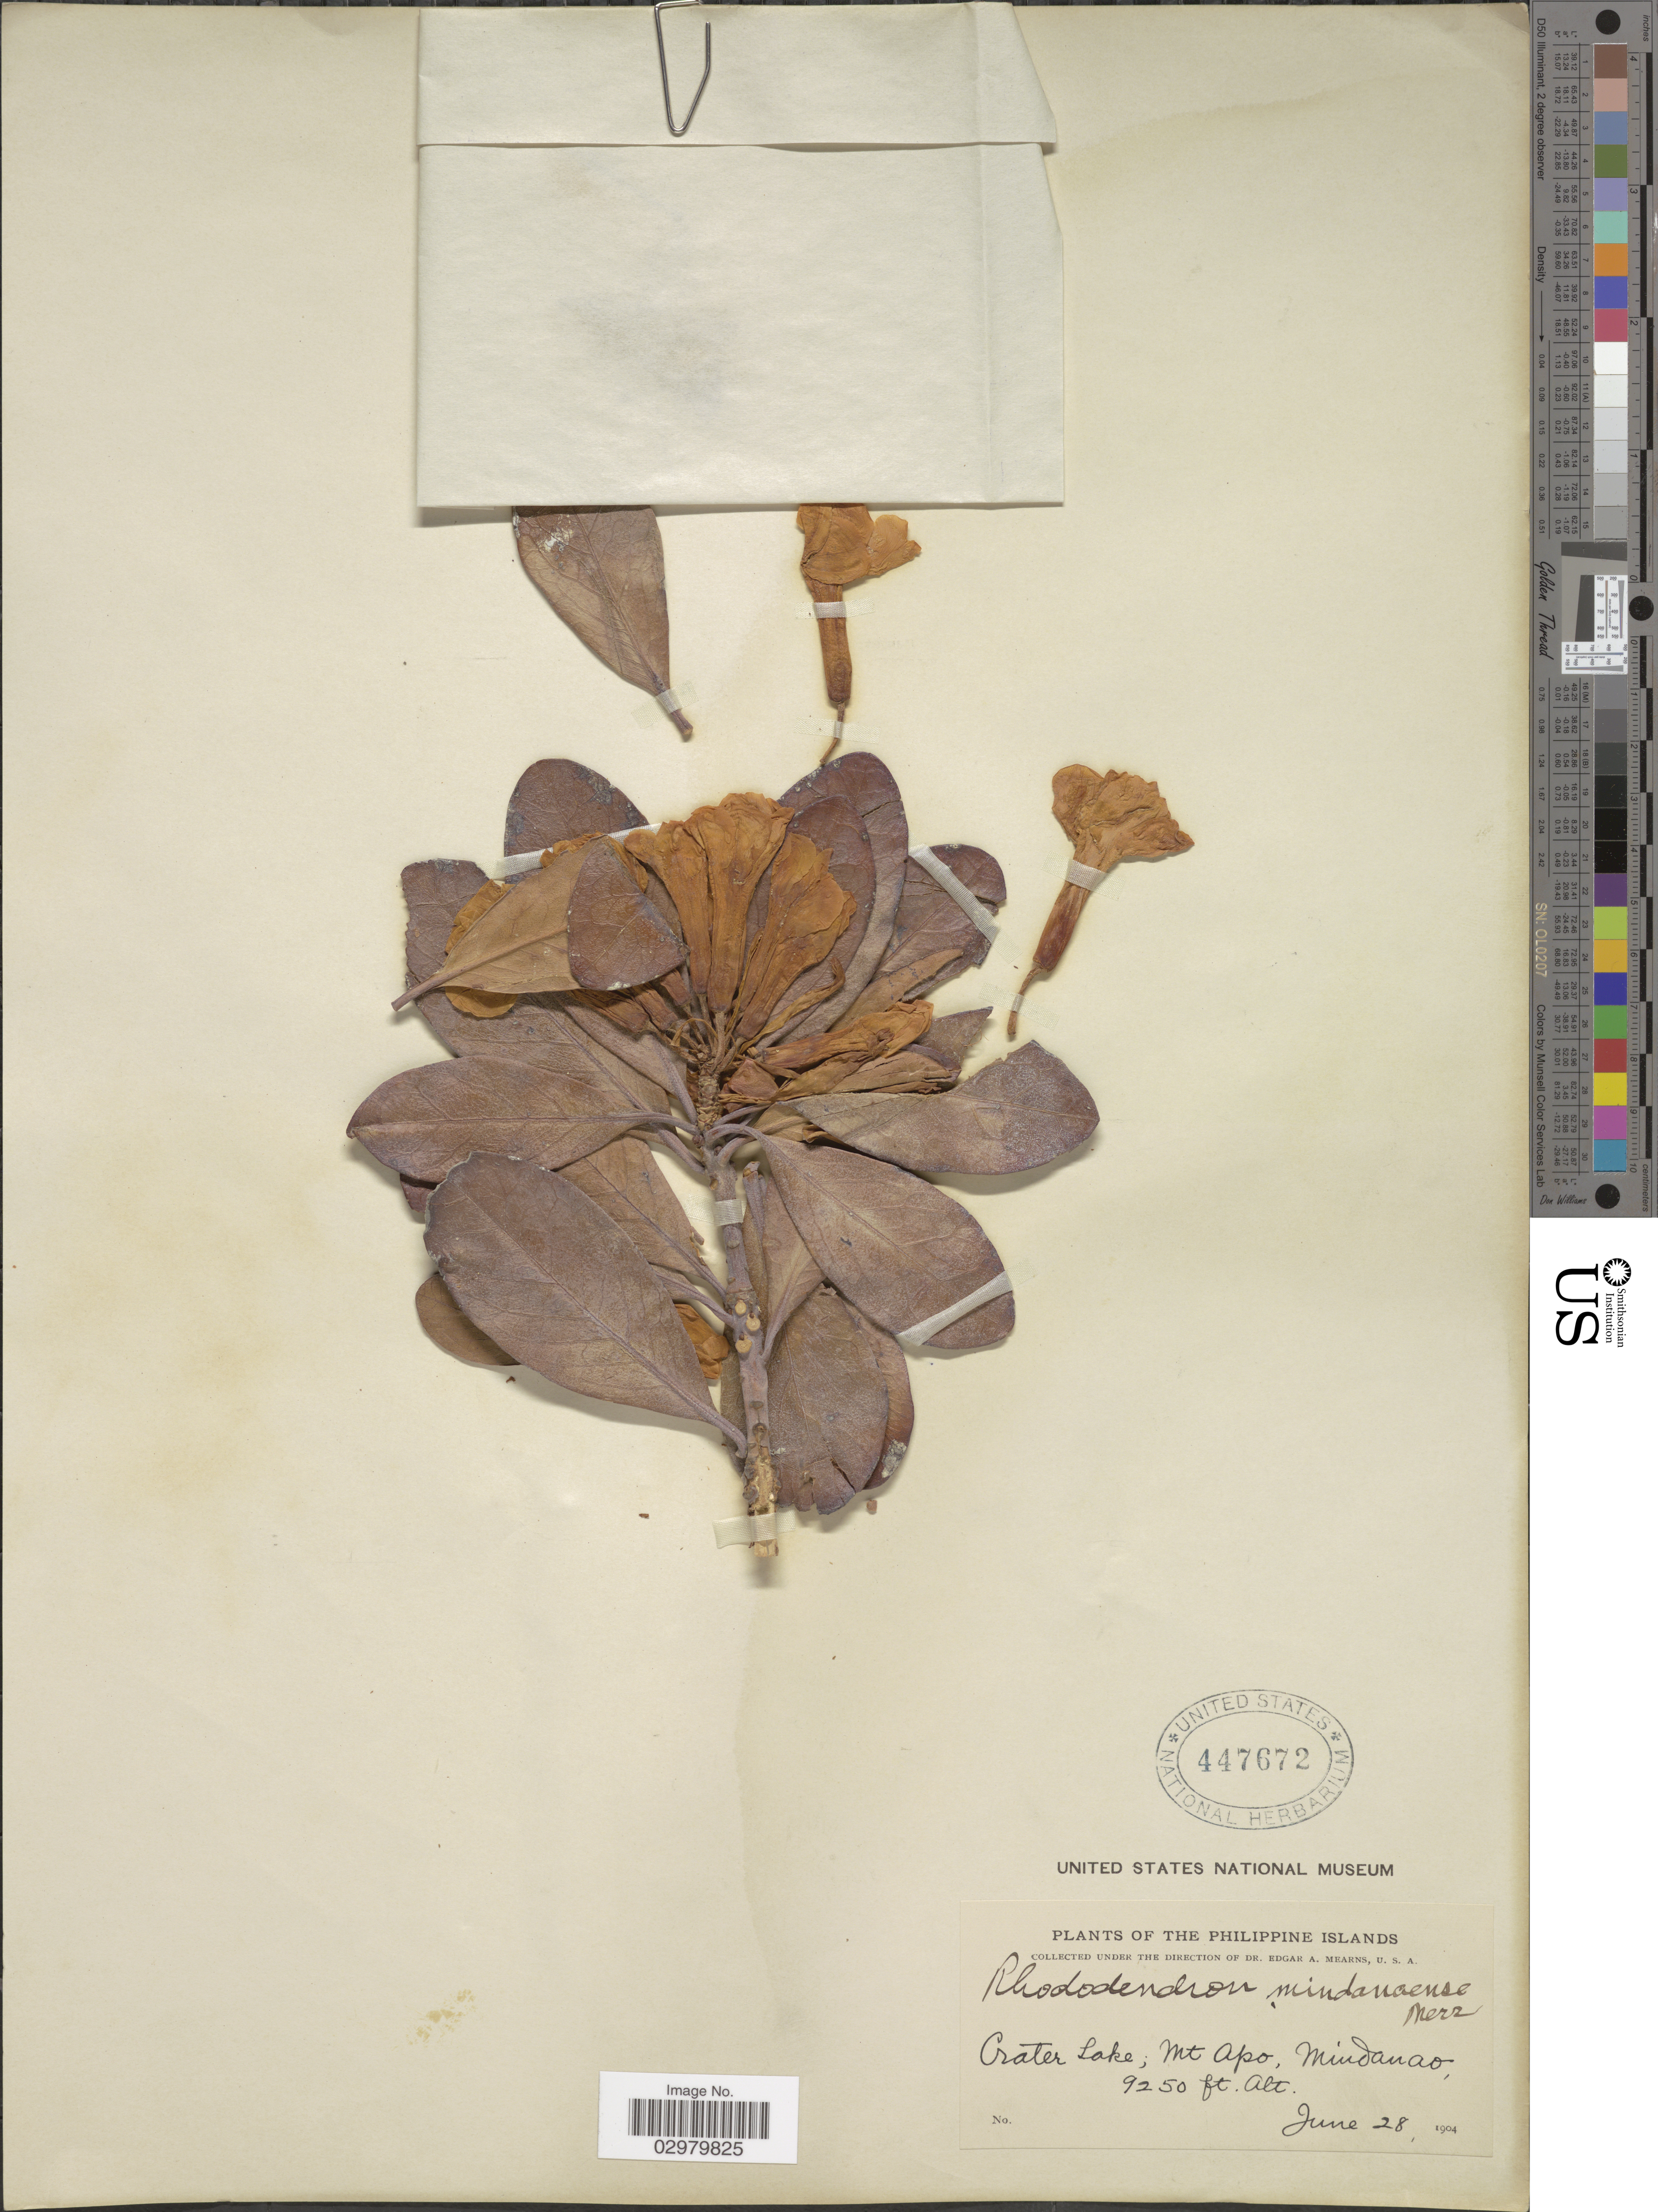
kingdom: Plantae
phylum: Tracheophyta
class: Magnoliopsida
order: Ericales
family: Ericaceae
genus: Rhododendron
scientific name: Rhododendron mindanaense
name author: Merr.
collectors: E. A. Mearns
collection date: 1904-06-28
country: Philippines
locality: Philippine Islands. Crater Lake; Mt Apo, Mindanao.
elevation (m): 2819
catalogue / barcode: US 447672